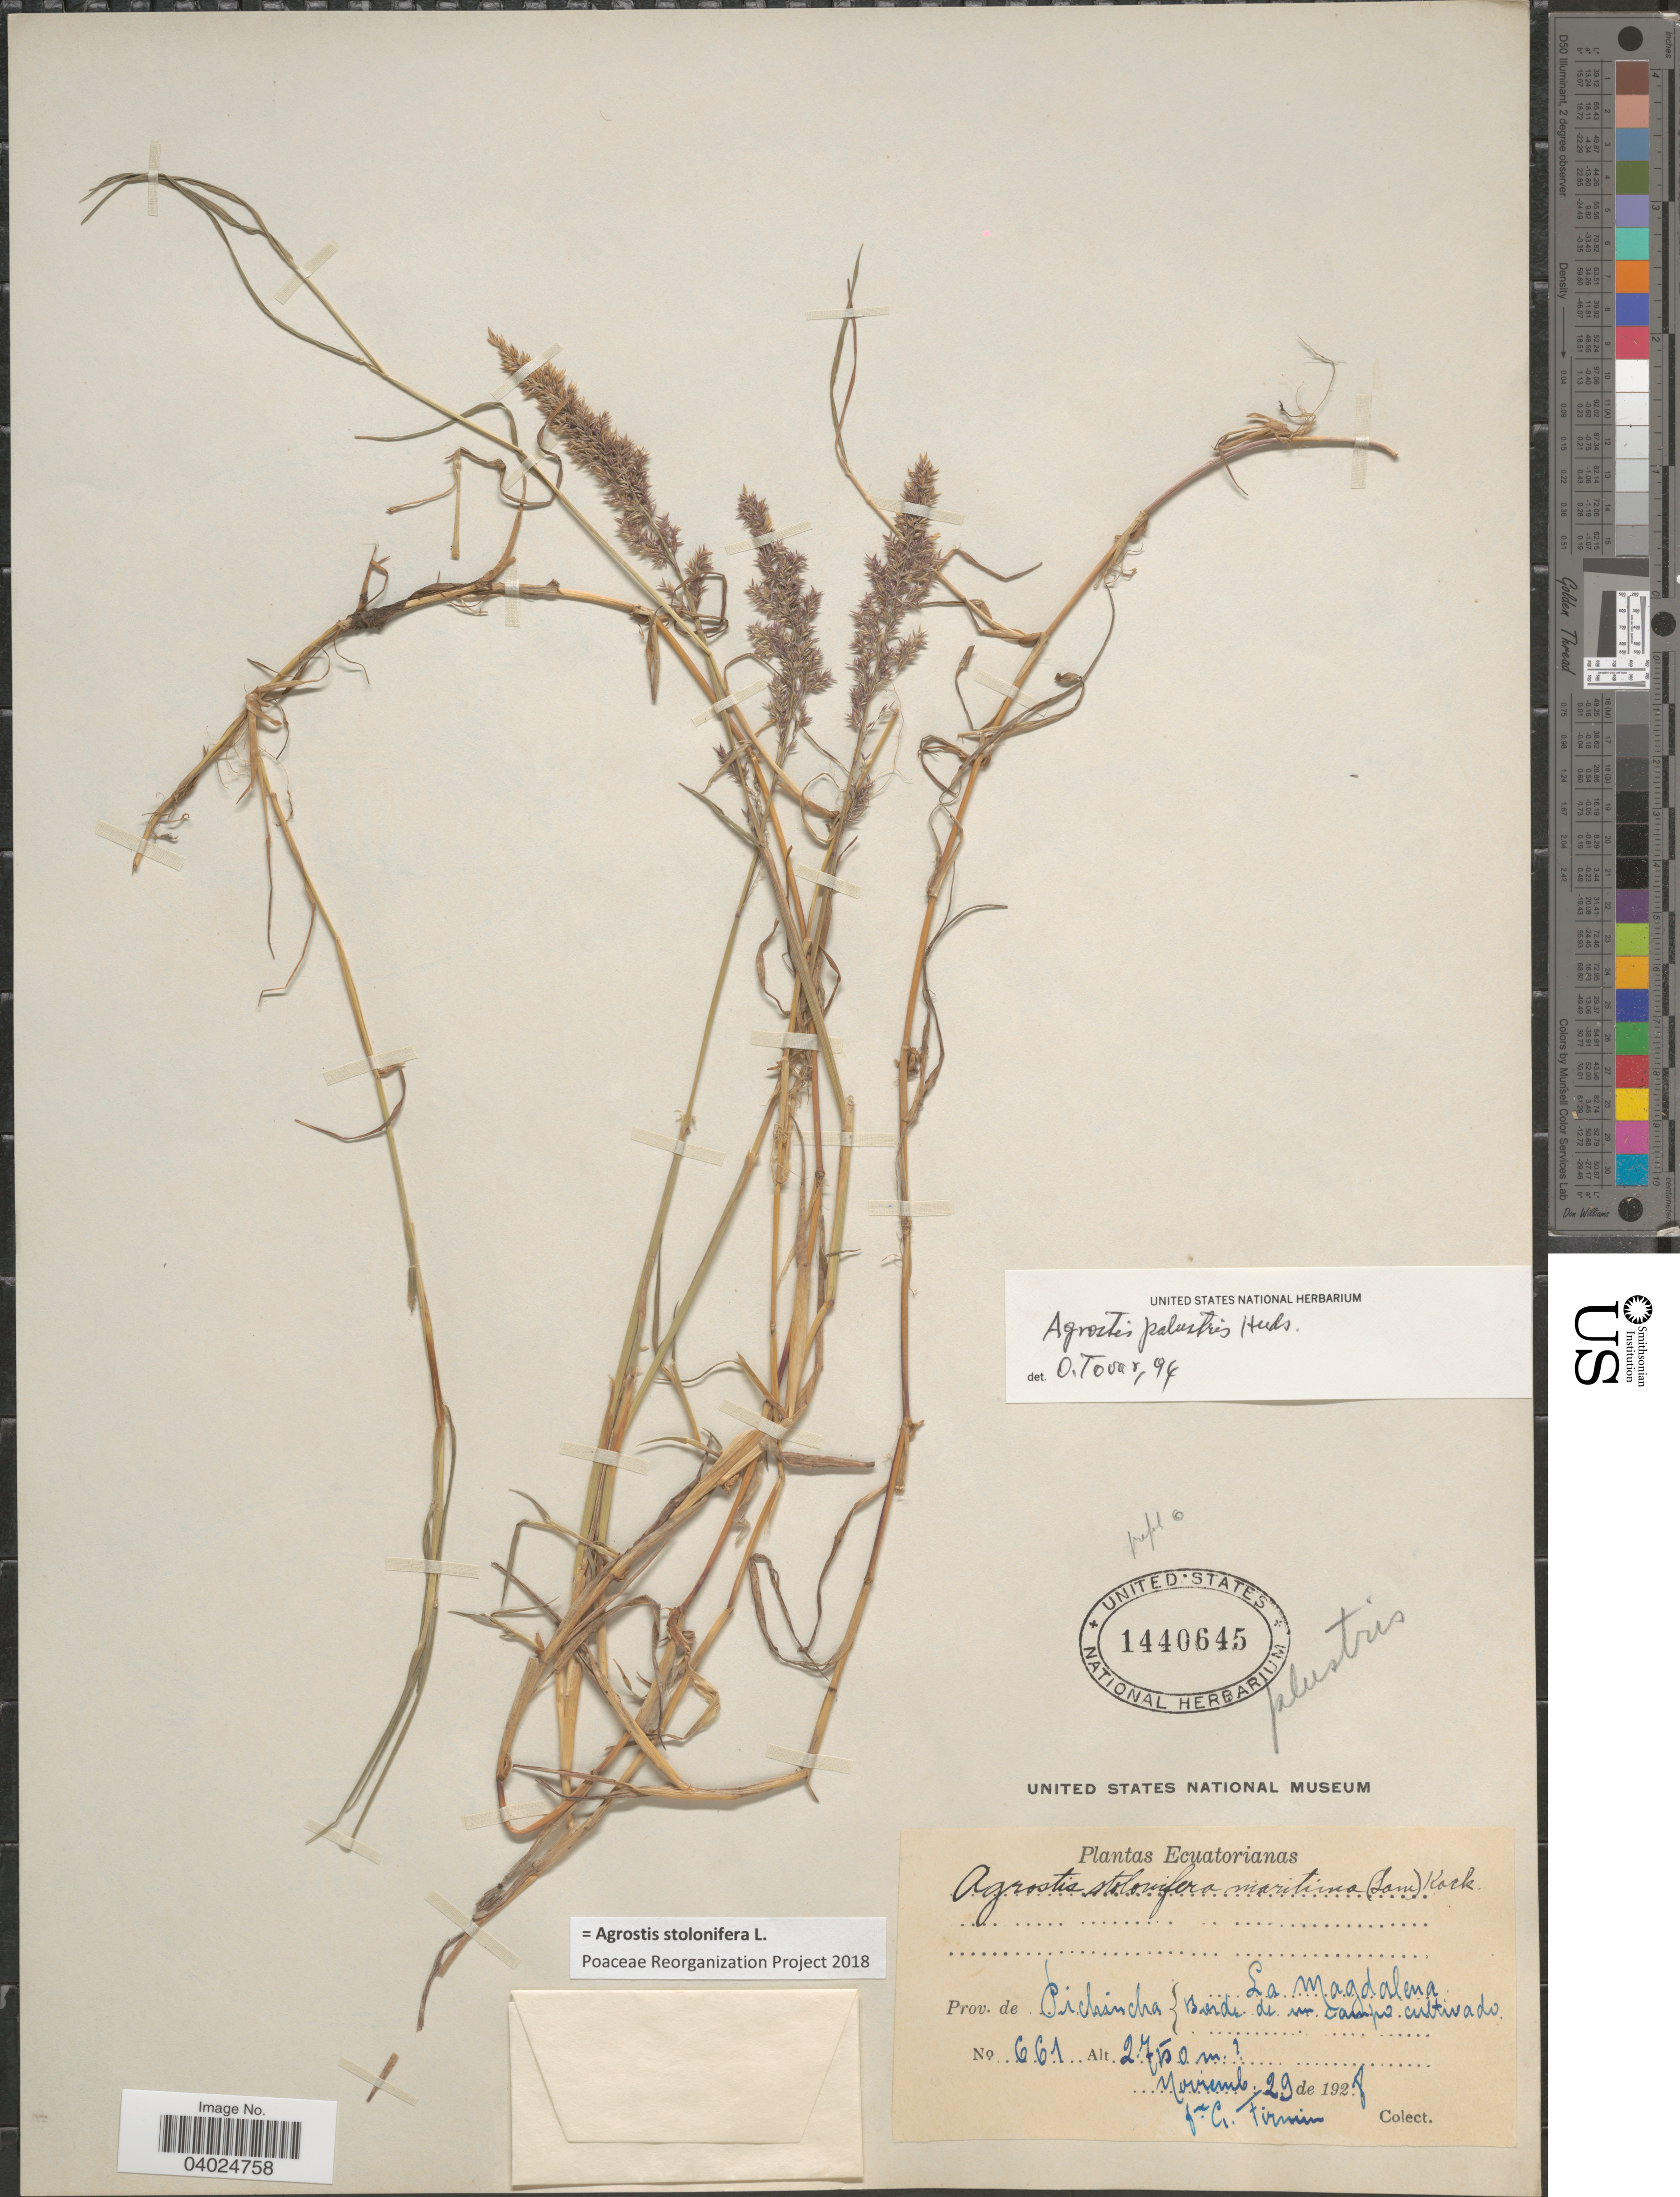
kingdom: Plantae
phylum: Tracheophyta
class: Liliopsida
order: Poales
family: Poaceae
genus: Agrostis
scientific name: Agrostis stolonifera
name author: L.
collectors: F. Firmin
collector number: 661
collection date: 1928-11-29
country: Ecuador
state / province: Pichincha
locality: La Magdalena. Borde de un campo cultivado.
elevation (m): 2750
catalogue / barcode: US 1440645